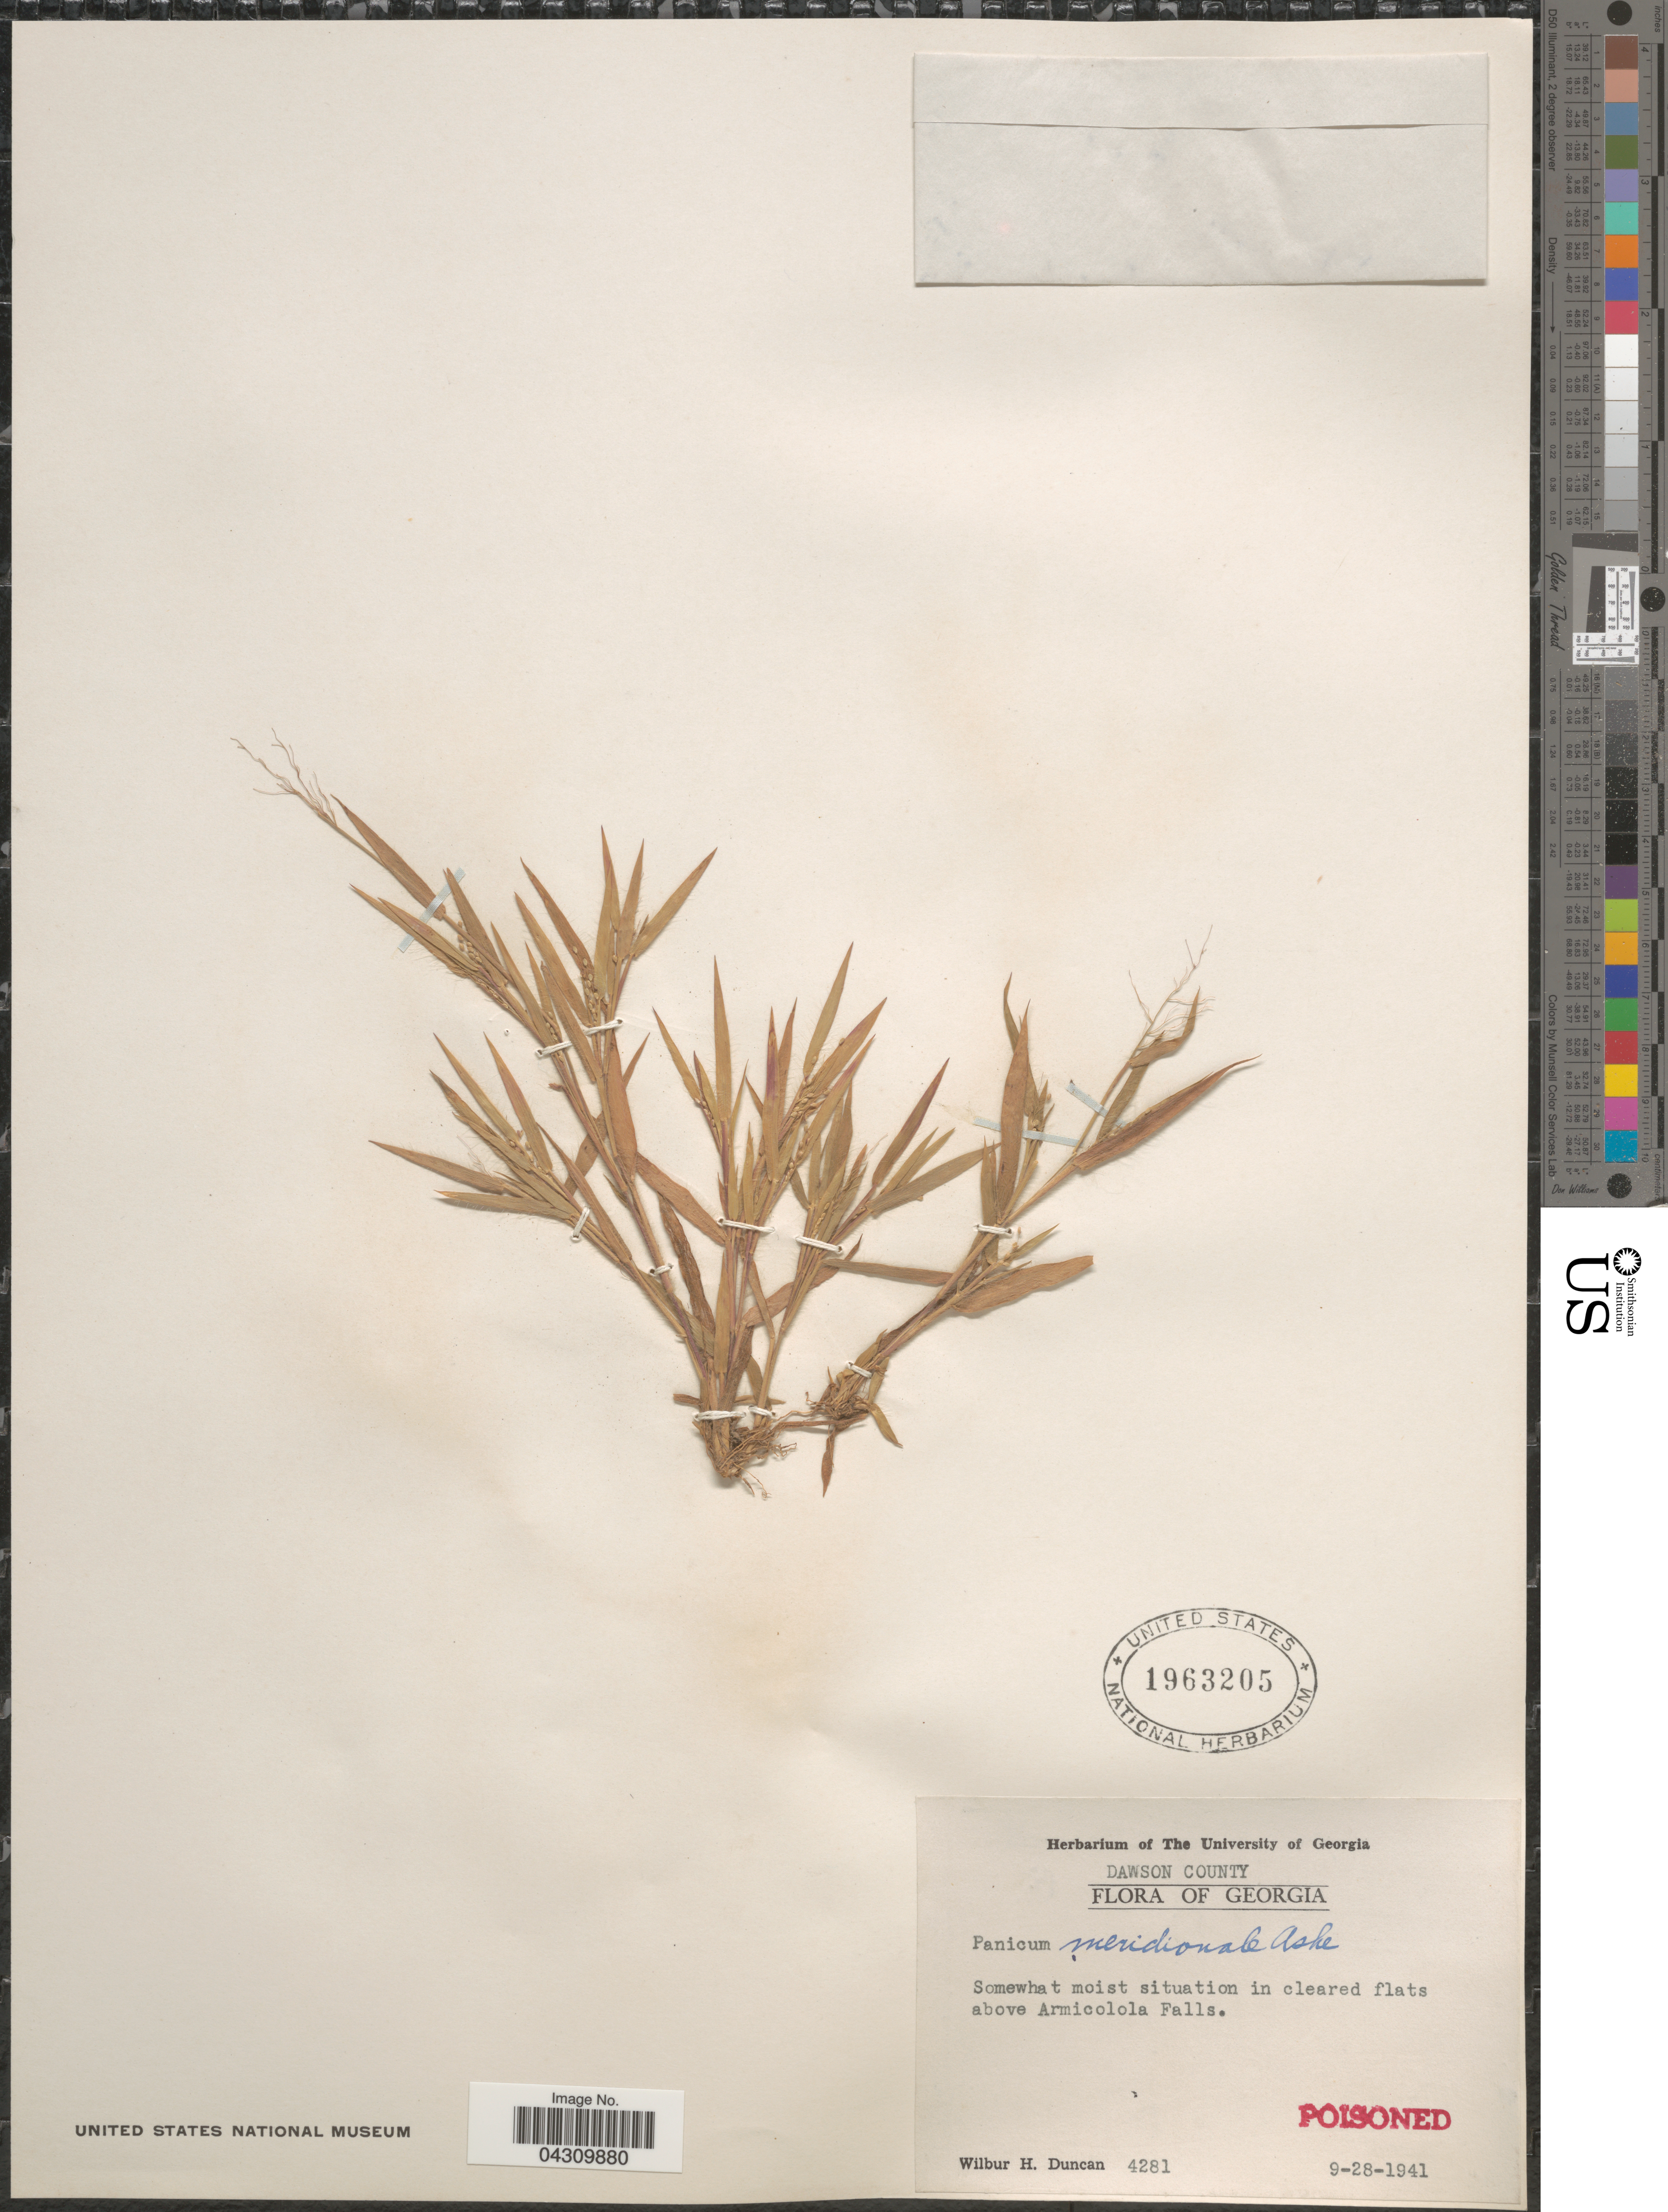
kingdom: Plantae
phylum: Tracheophyta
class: Liliopsida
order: Poales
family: Poaceae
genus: Dichanthelium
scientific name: Dichanthelium acuminatum var. acuminatum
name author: (Sw.) Gould & C.A. Clark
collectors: W. H. Duncan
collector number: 4281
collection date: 1941-09-28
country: United States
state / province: Georgia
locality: Dawson County. Somewhat moist situation in cleared flats above Armicolola Falls.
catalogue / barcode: US 1963205